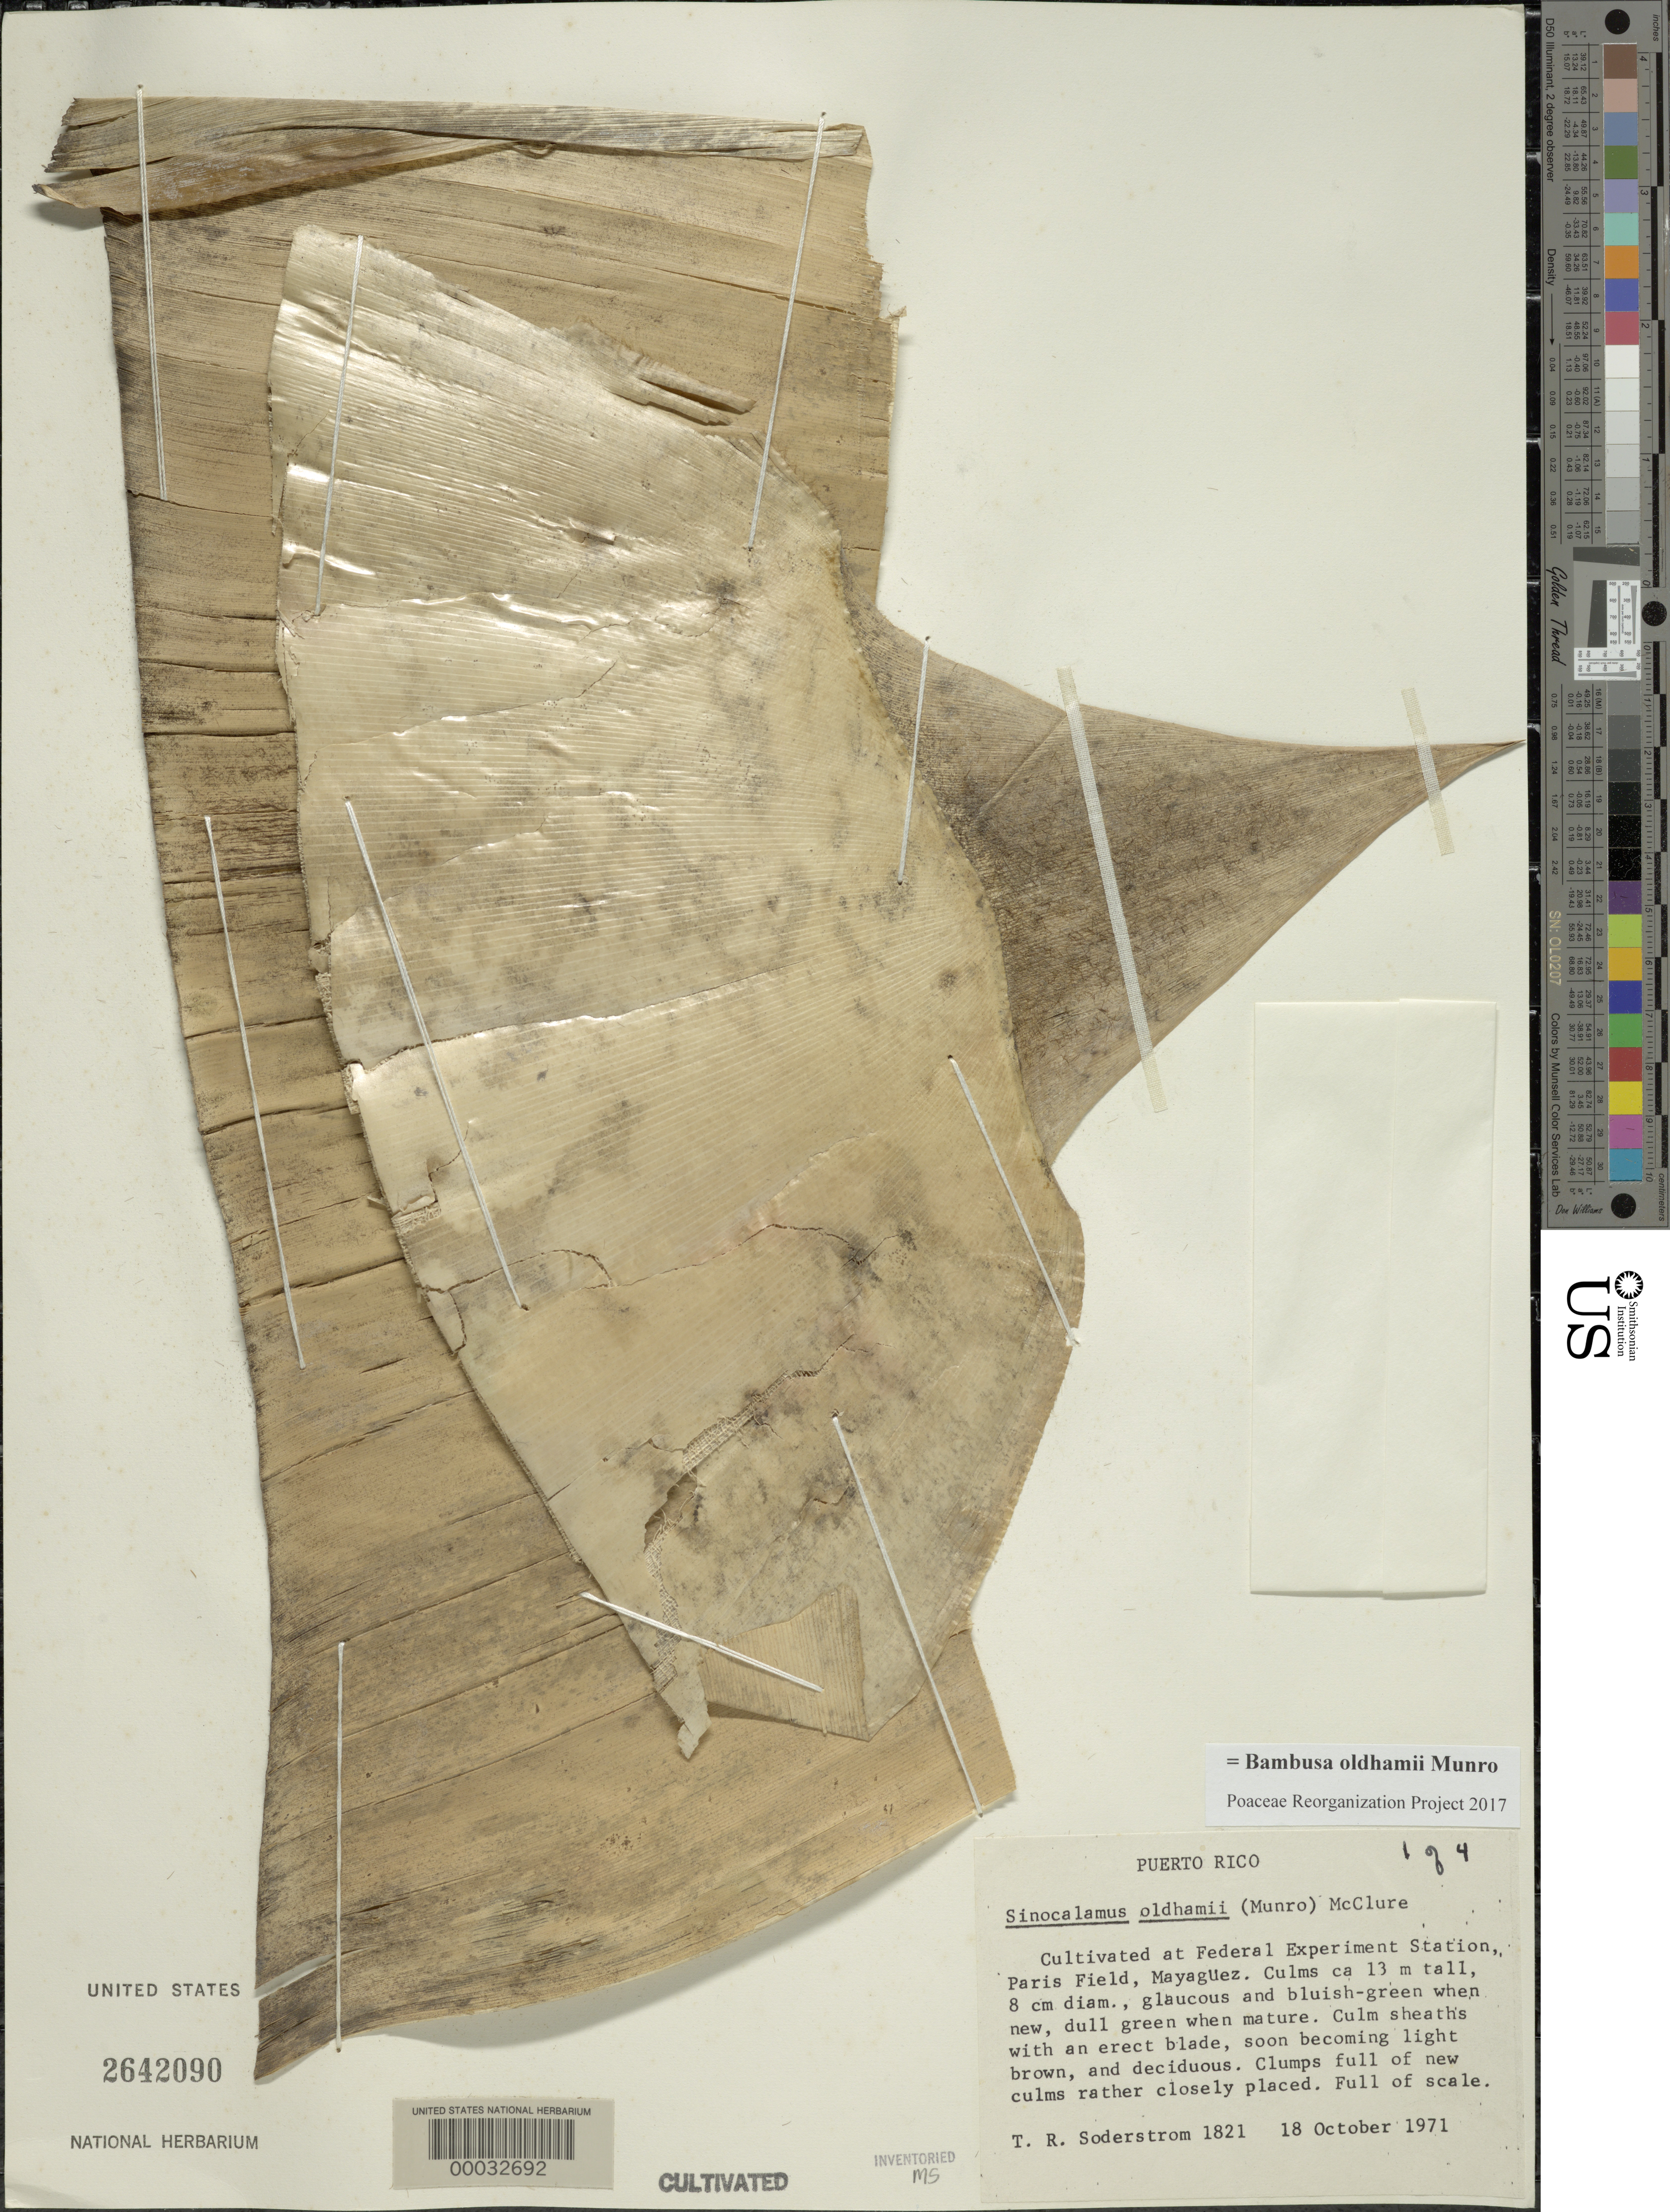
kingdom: Plantae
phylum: Tracheophyta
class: Liliopsida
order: Poales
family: Poaceae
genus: Bambusa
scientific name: Bambusa oldhamii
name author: Munro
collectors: T. R. Soderstrom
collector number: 1821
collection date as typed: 18 Oct 1971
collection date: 1971-10-18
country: Puerto Rico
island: Greater Antilles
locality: Federal experimental station-mayaguez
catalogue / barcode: US 2642090